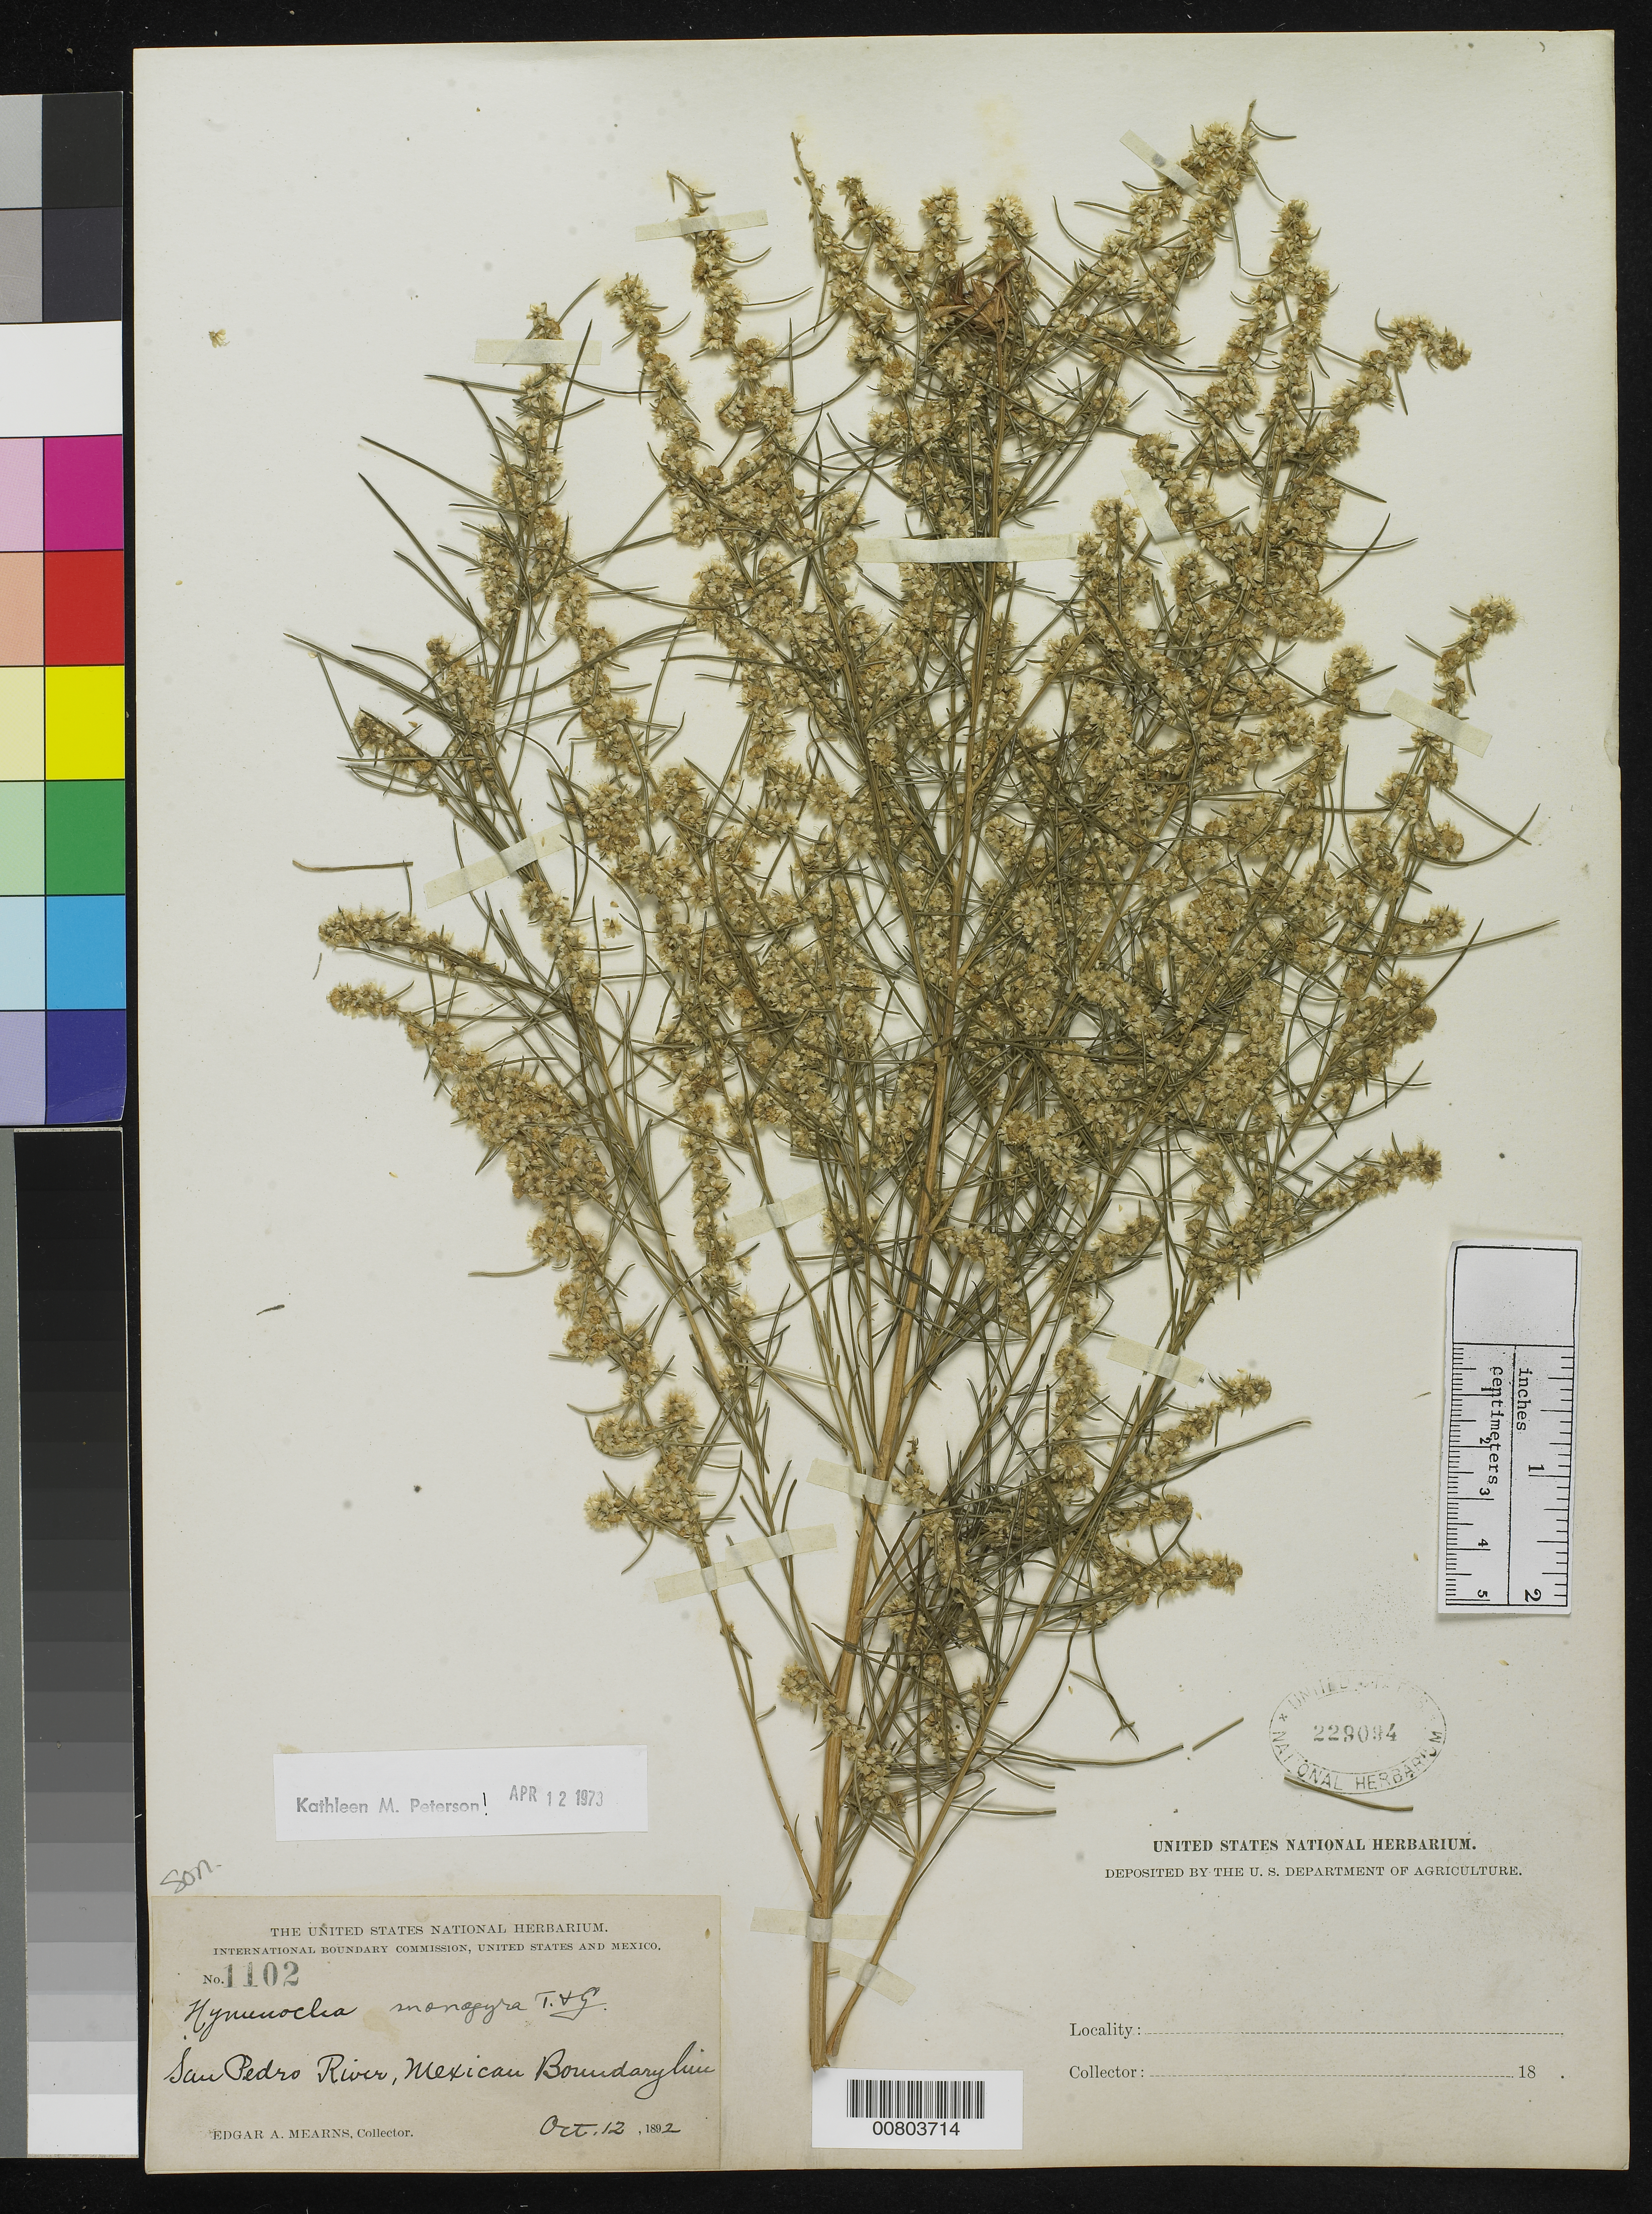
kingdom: Plantae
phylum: Tracheophyta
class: Magnoliopsida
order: Asterales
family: Asteraceae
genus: Hymenoclea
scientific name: Hymenoclea monogyra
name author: Torr. & A. Gray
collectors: E. A. Mearns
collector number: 1102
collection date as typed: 12 Oct 1892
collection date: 1892-10-12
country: Mexico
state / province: Sonora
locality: San Pedro River, Mexican Boundary Line.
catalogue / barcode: US 229094